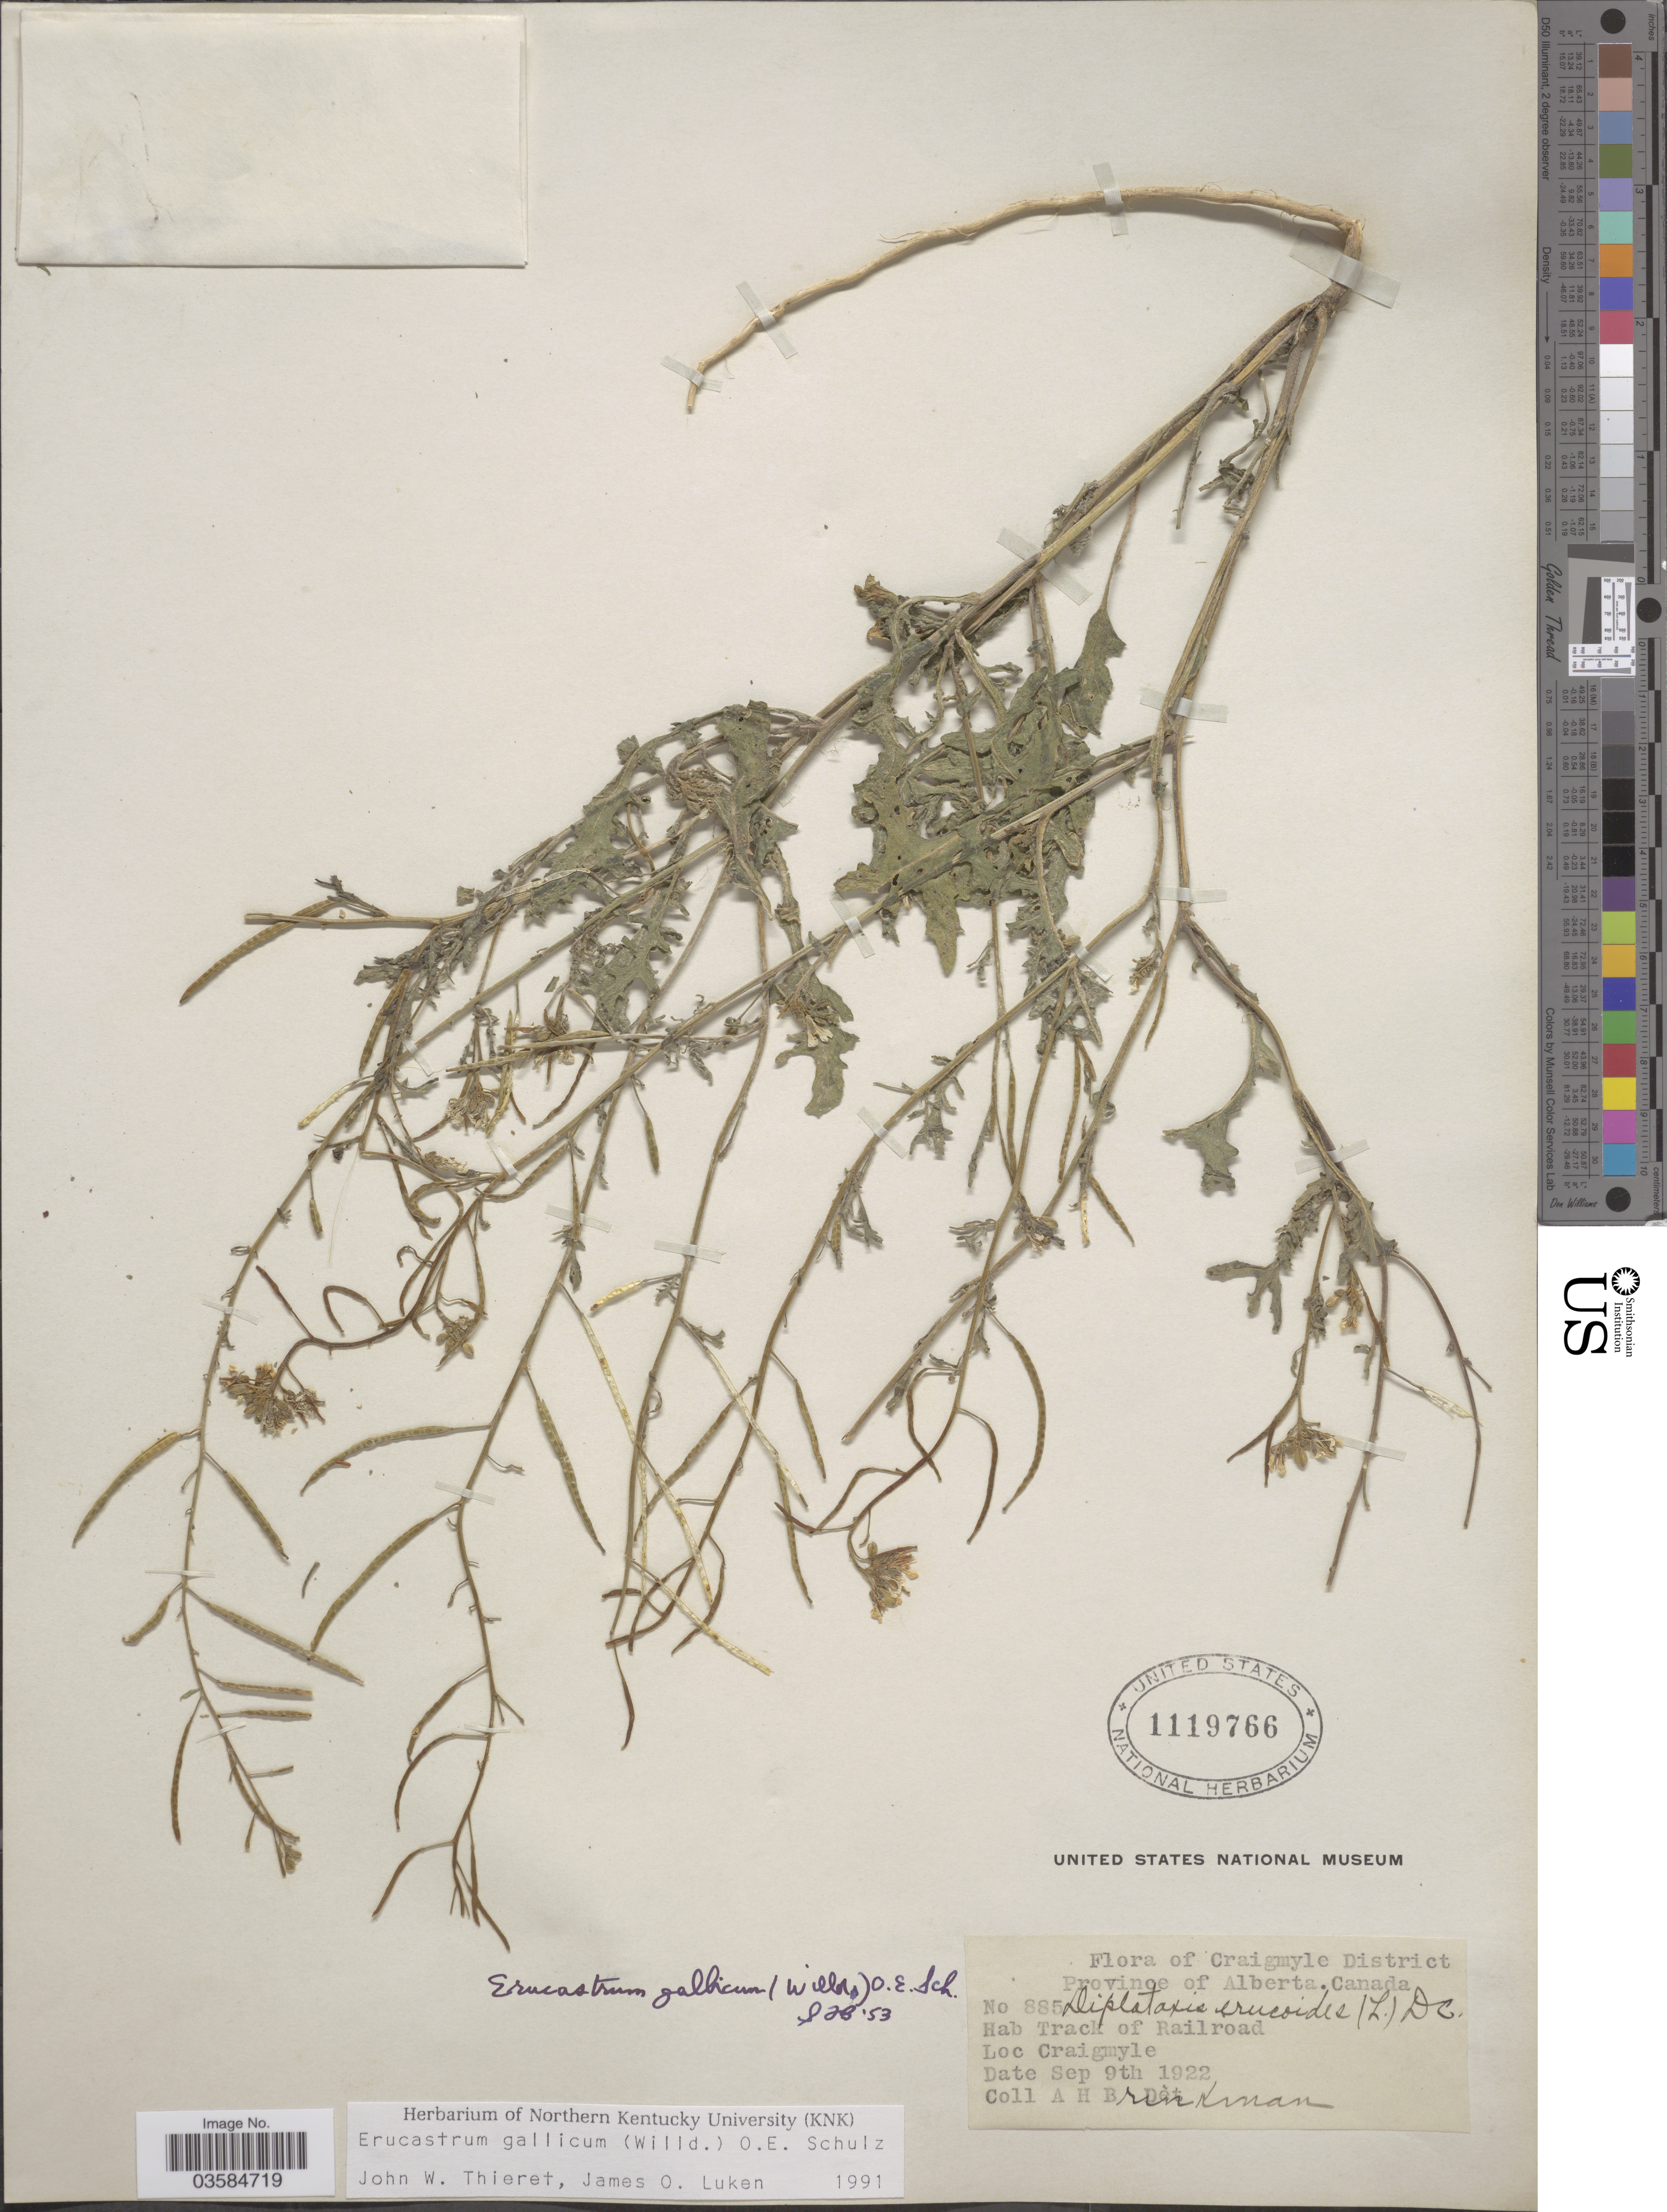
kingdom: Plantae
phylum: Tracheophyta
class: Magnoliopsida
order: Brassicales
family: Brassicaceae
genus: Erucastrum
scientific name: Erucastrum gallicum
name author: (Willd.) O.E. Schulz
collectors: A. Brinkman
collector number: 885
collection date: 1922-09-09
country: Canada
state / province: Alberta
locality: Craigmyle District. Track of Railroad. Craigmyle.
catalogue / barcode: US 1119766